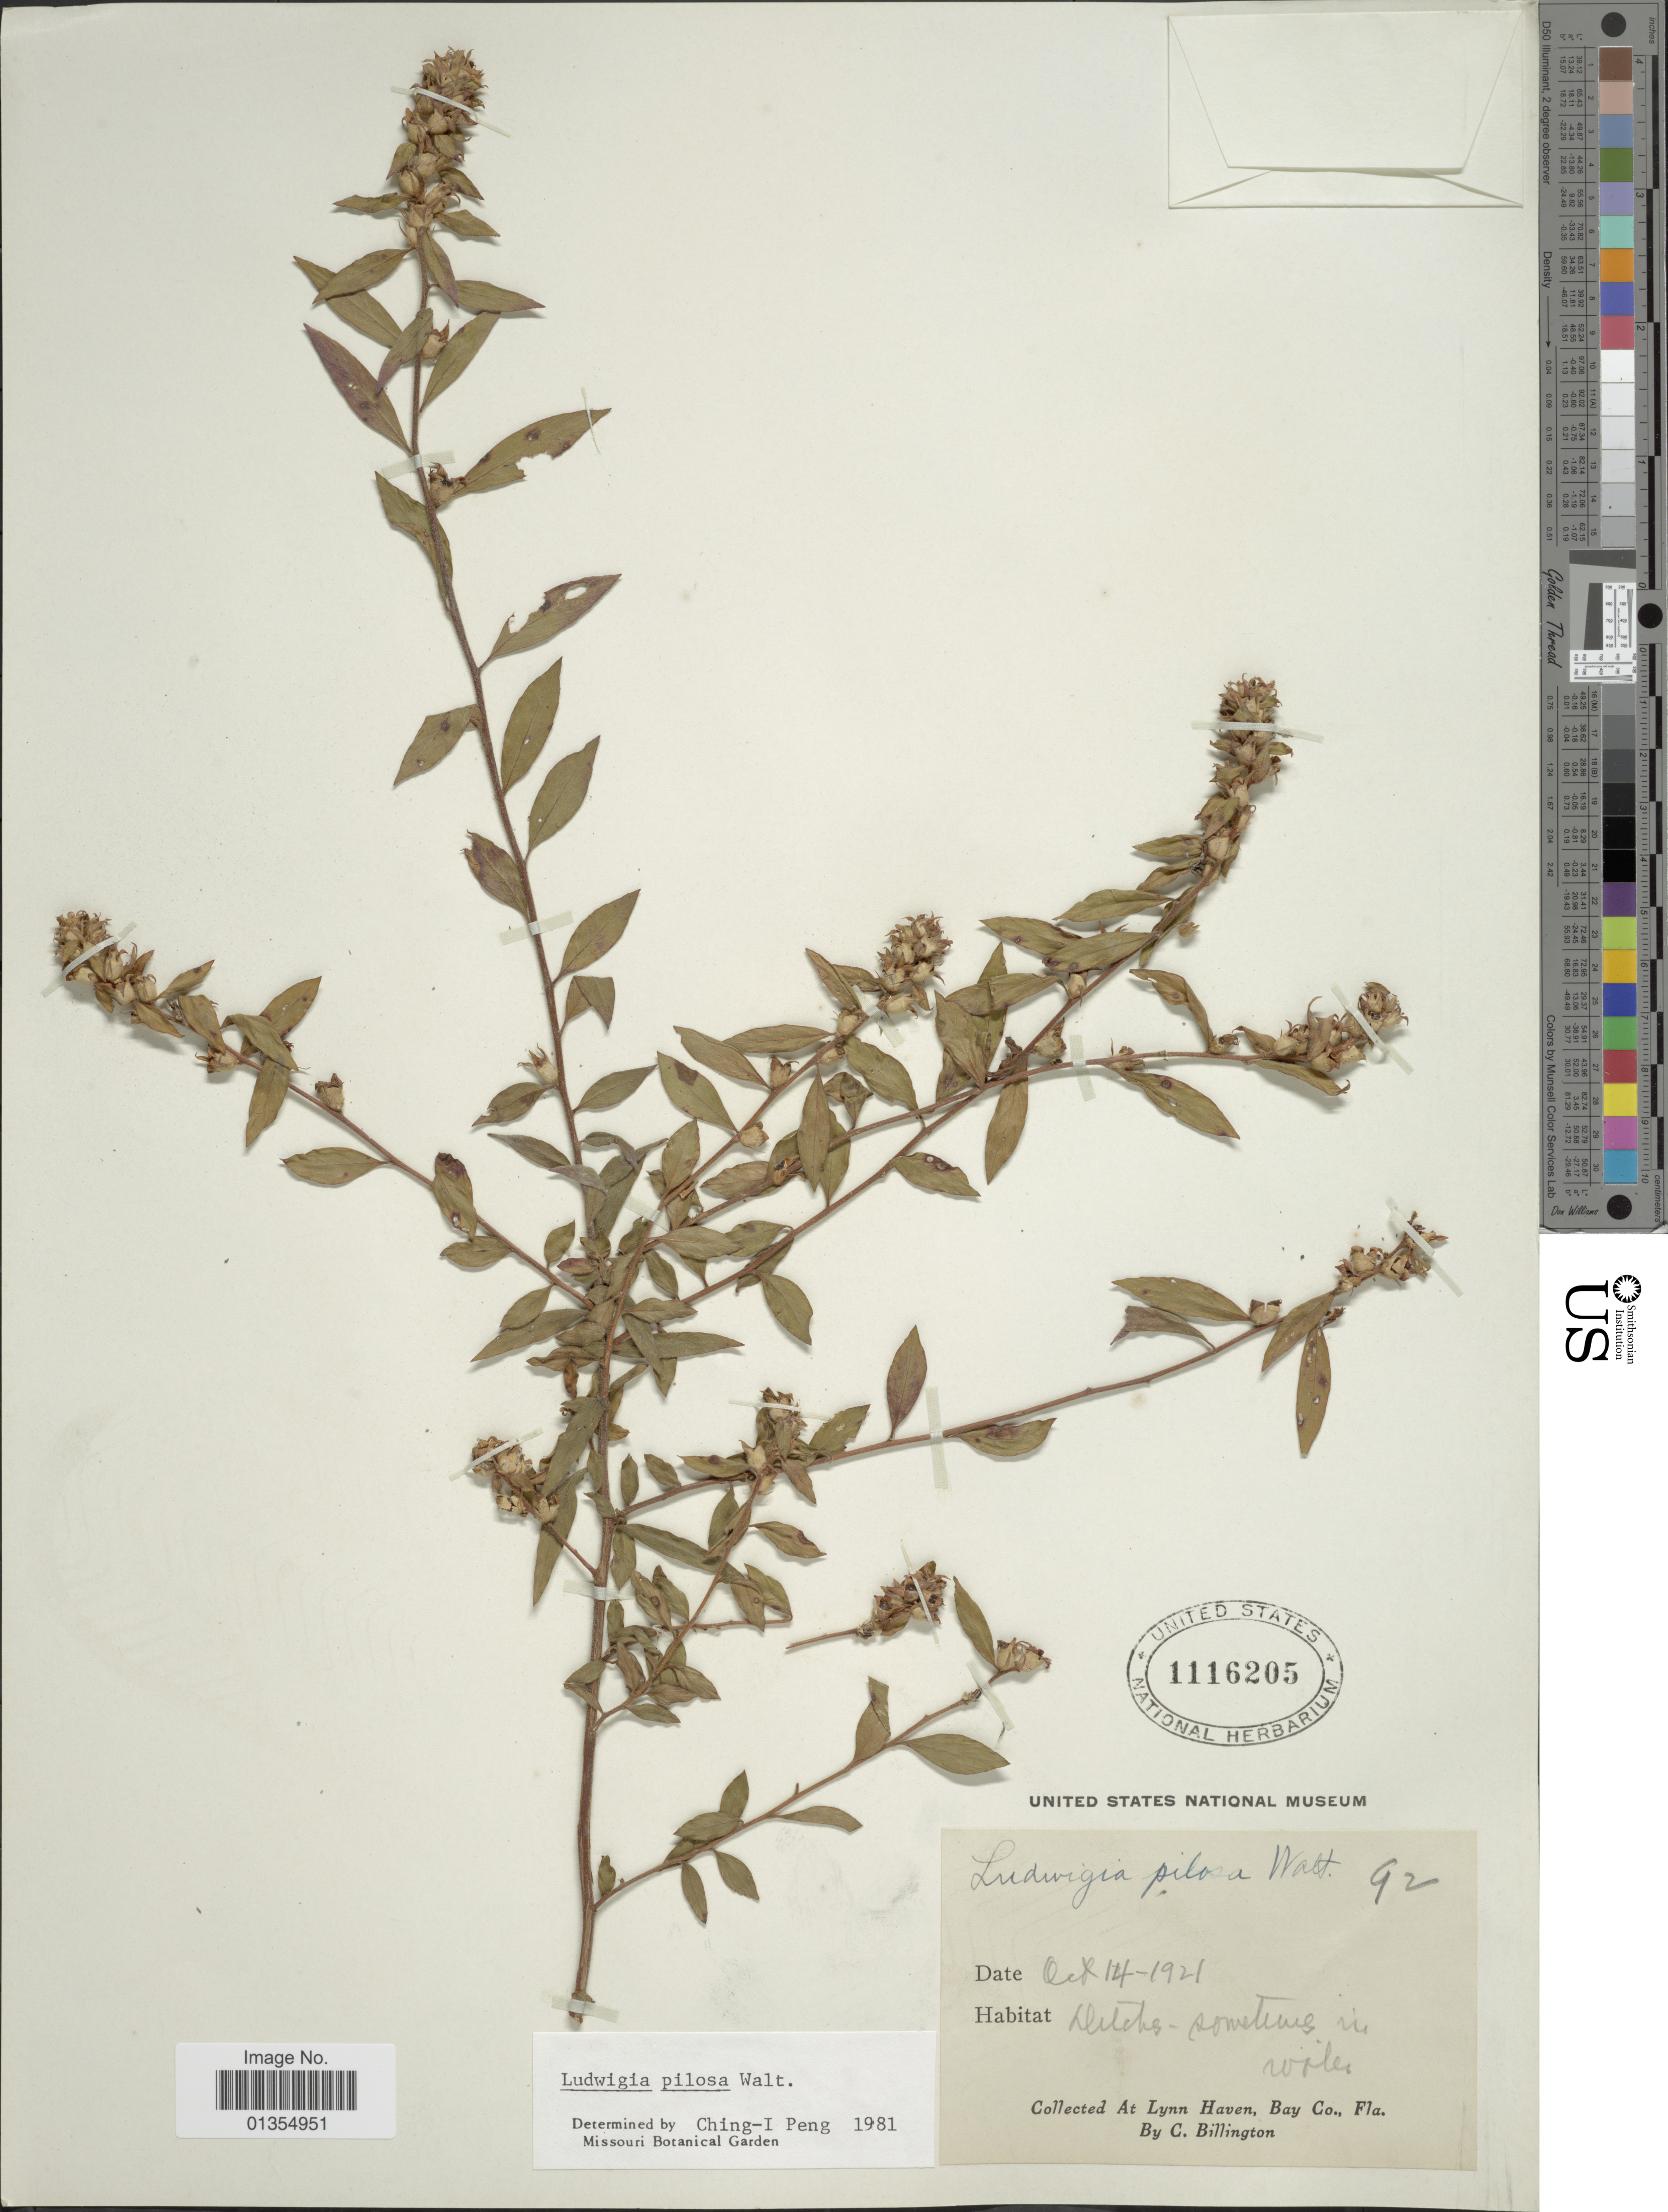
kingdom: Plantae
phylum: Tracheophyta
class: Magnoliopsida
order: Myrtales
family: Onagraceae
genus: Ludwigia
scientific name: Ludwigia pilosa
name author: Walter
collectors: C. Billington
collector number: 92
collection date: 1921-10-14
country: United States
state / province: Florida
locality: Lynn Haven, Bay Co.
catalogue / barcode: US 1116205